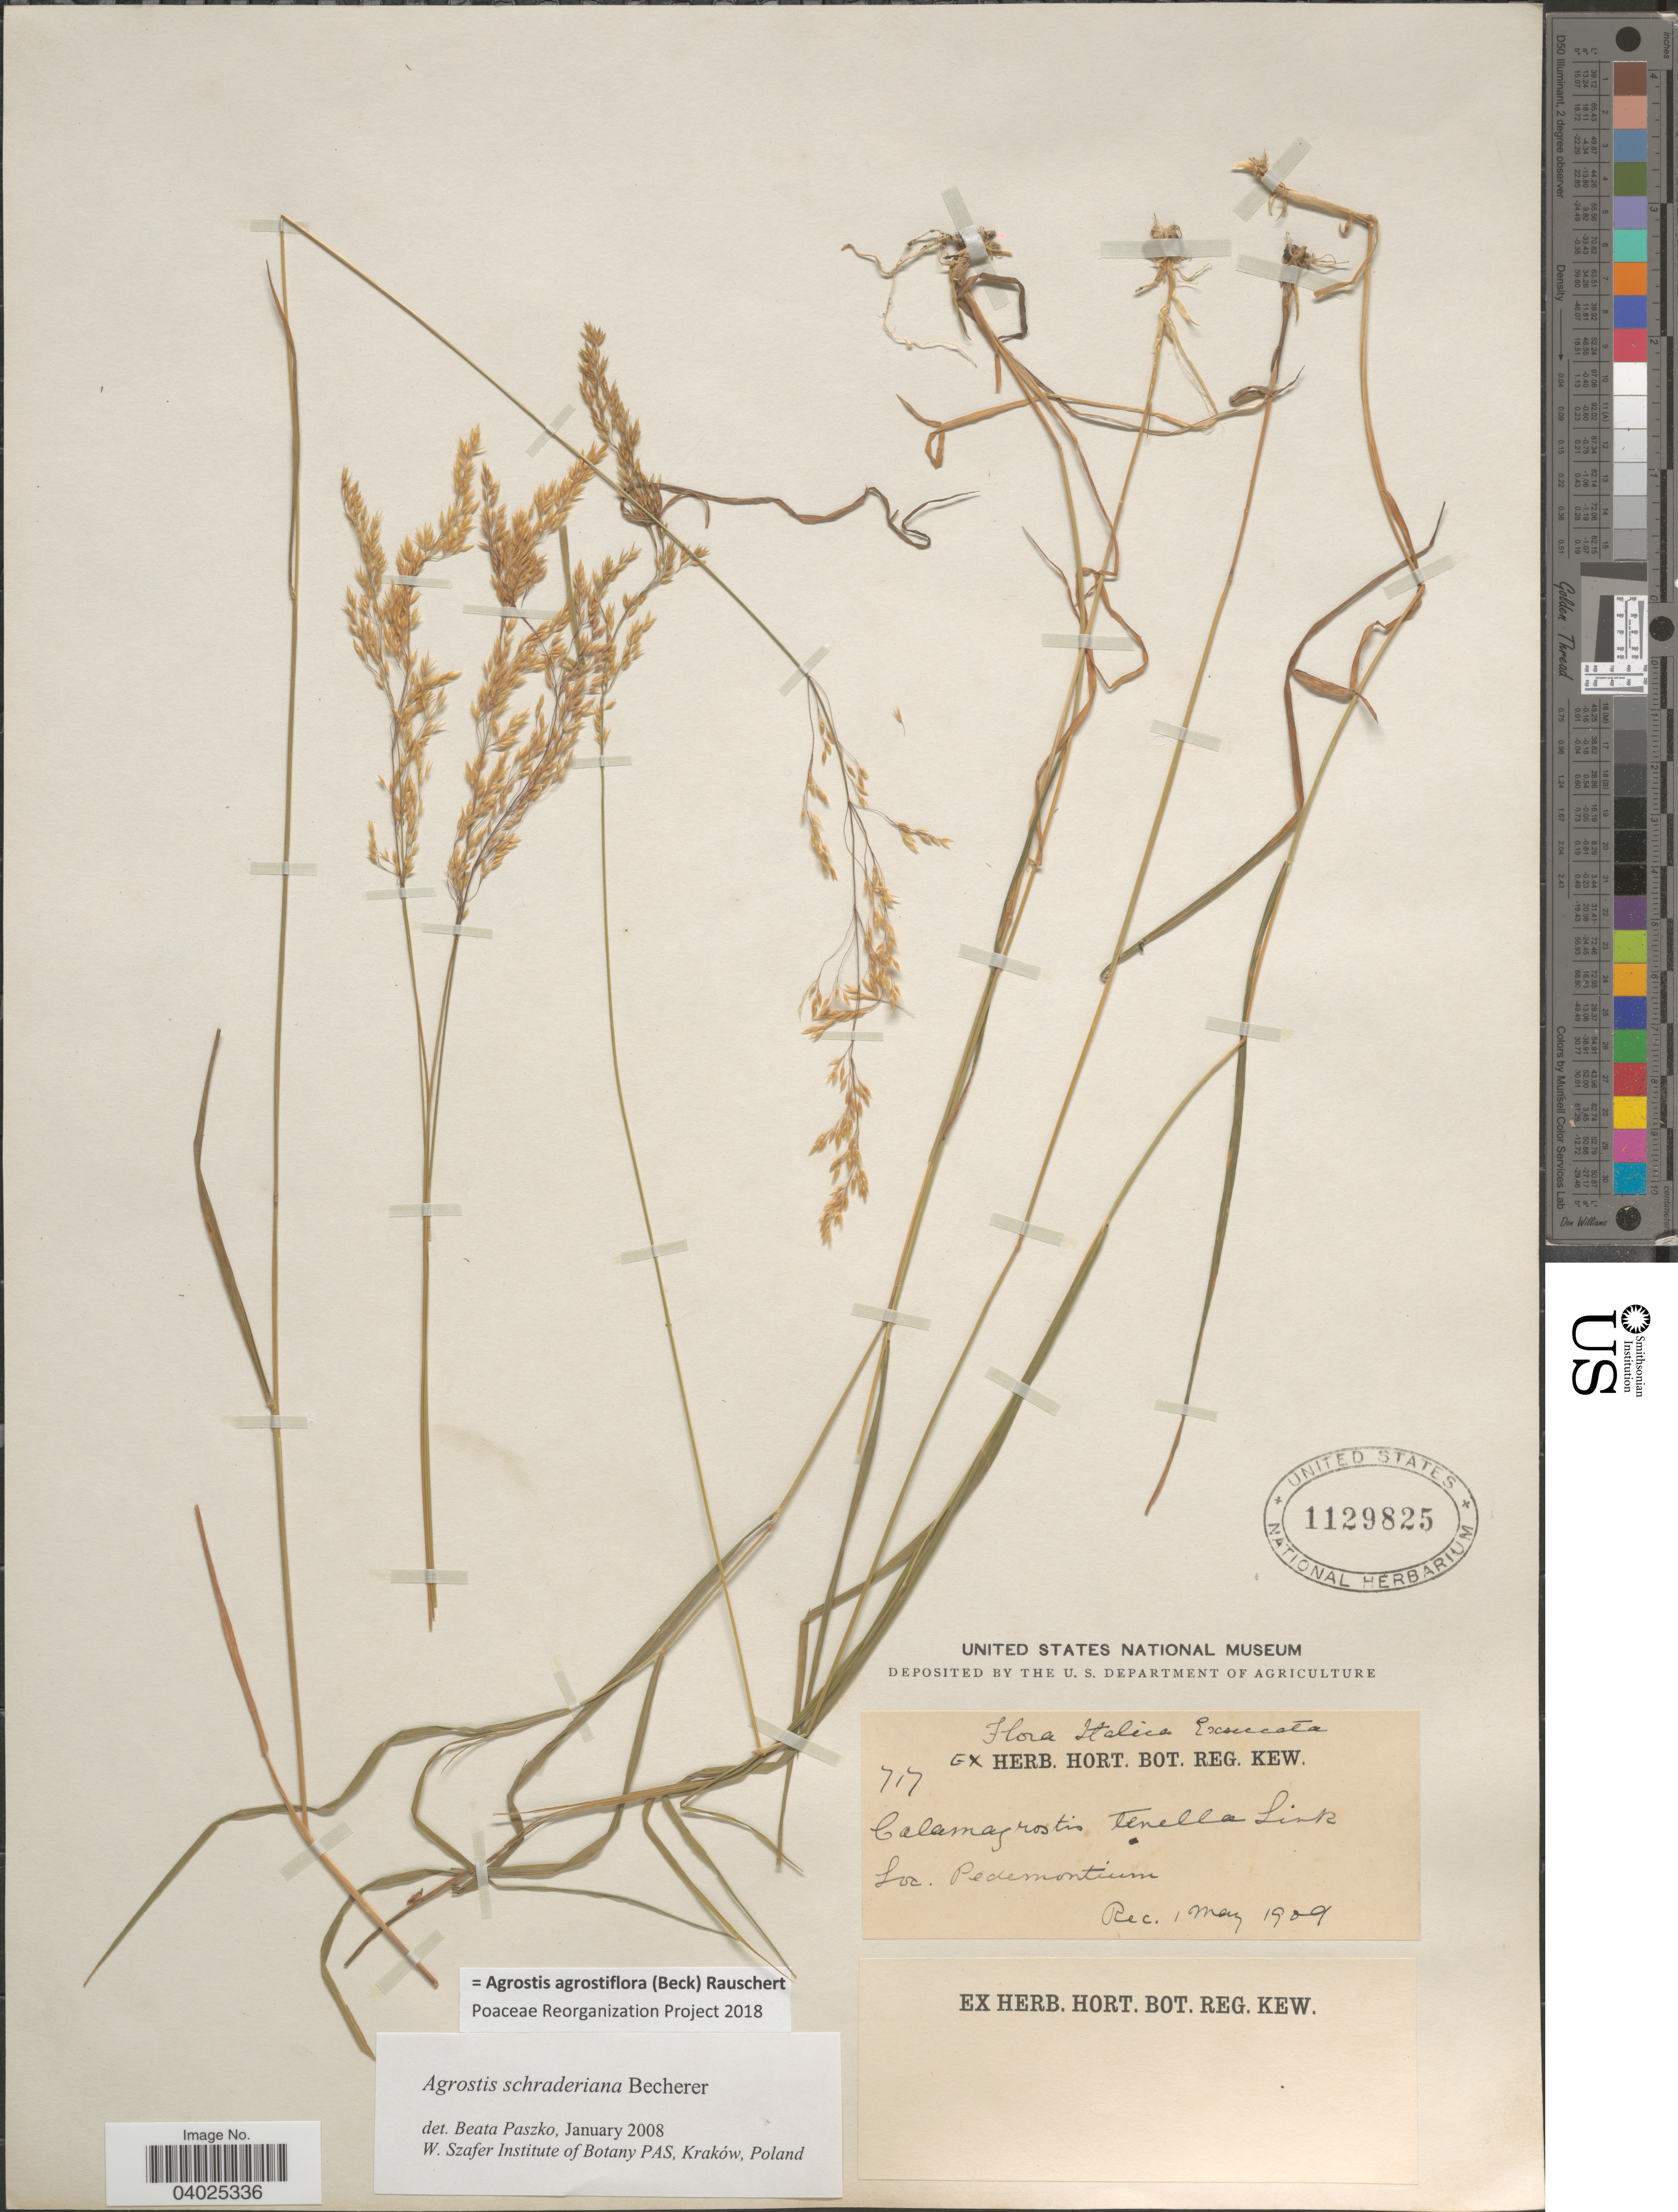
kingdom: Plantae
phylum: Tracheophyta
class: Liliopsida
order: Poales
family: Poaceae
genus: Agrostis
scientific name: Agrostis agrostiflora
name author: (Beck) Rauschert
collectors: ex herb. Hort. Reg. Kew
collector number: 717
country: Italy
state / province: Piedmont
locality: Pedemontium.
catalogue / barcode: US 1129825